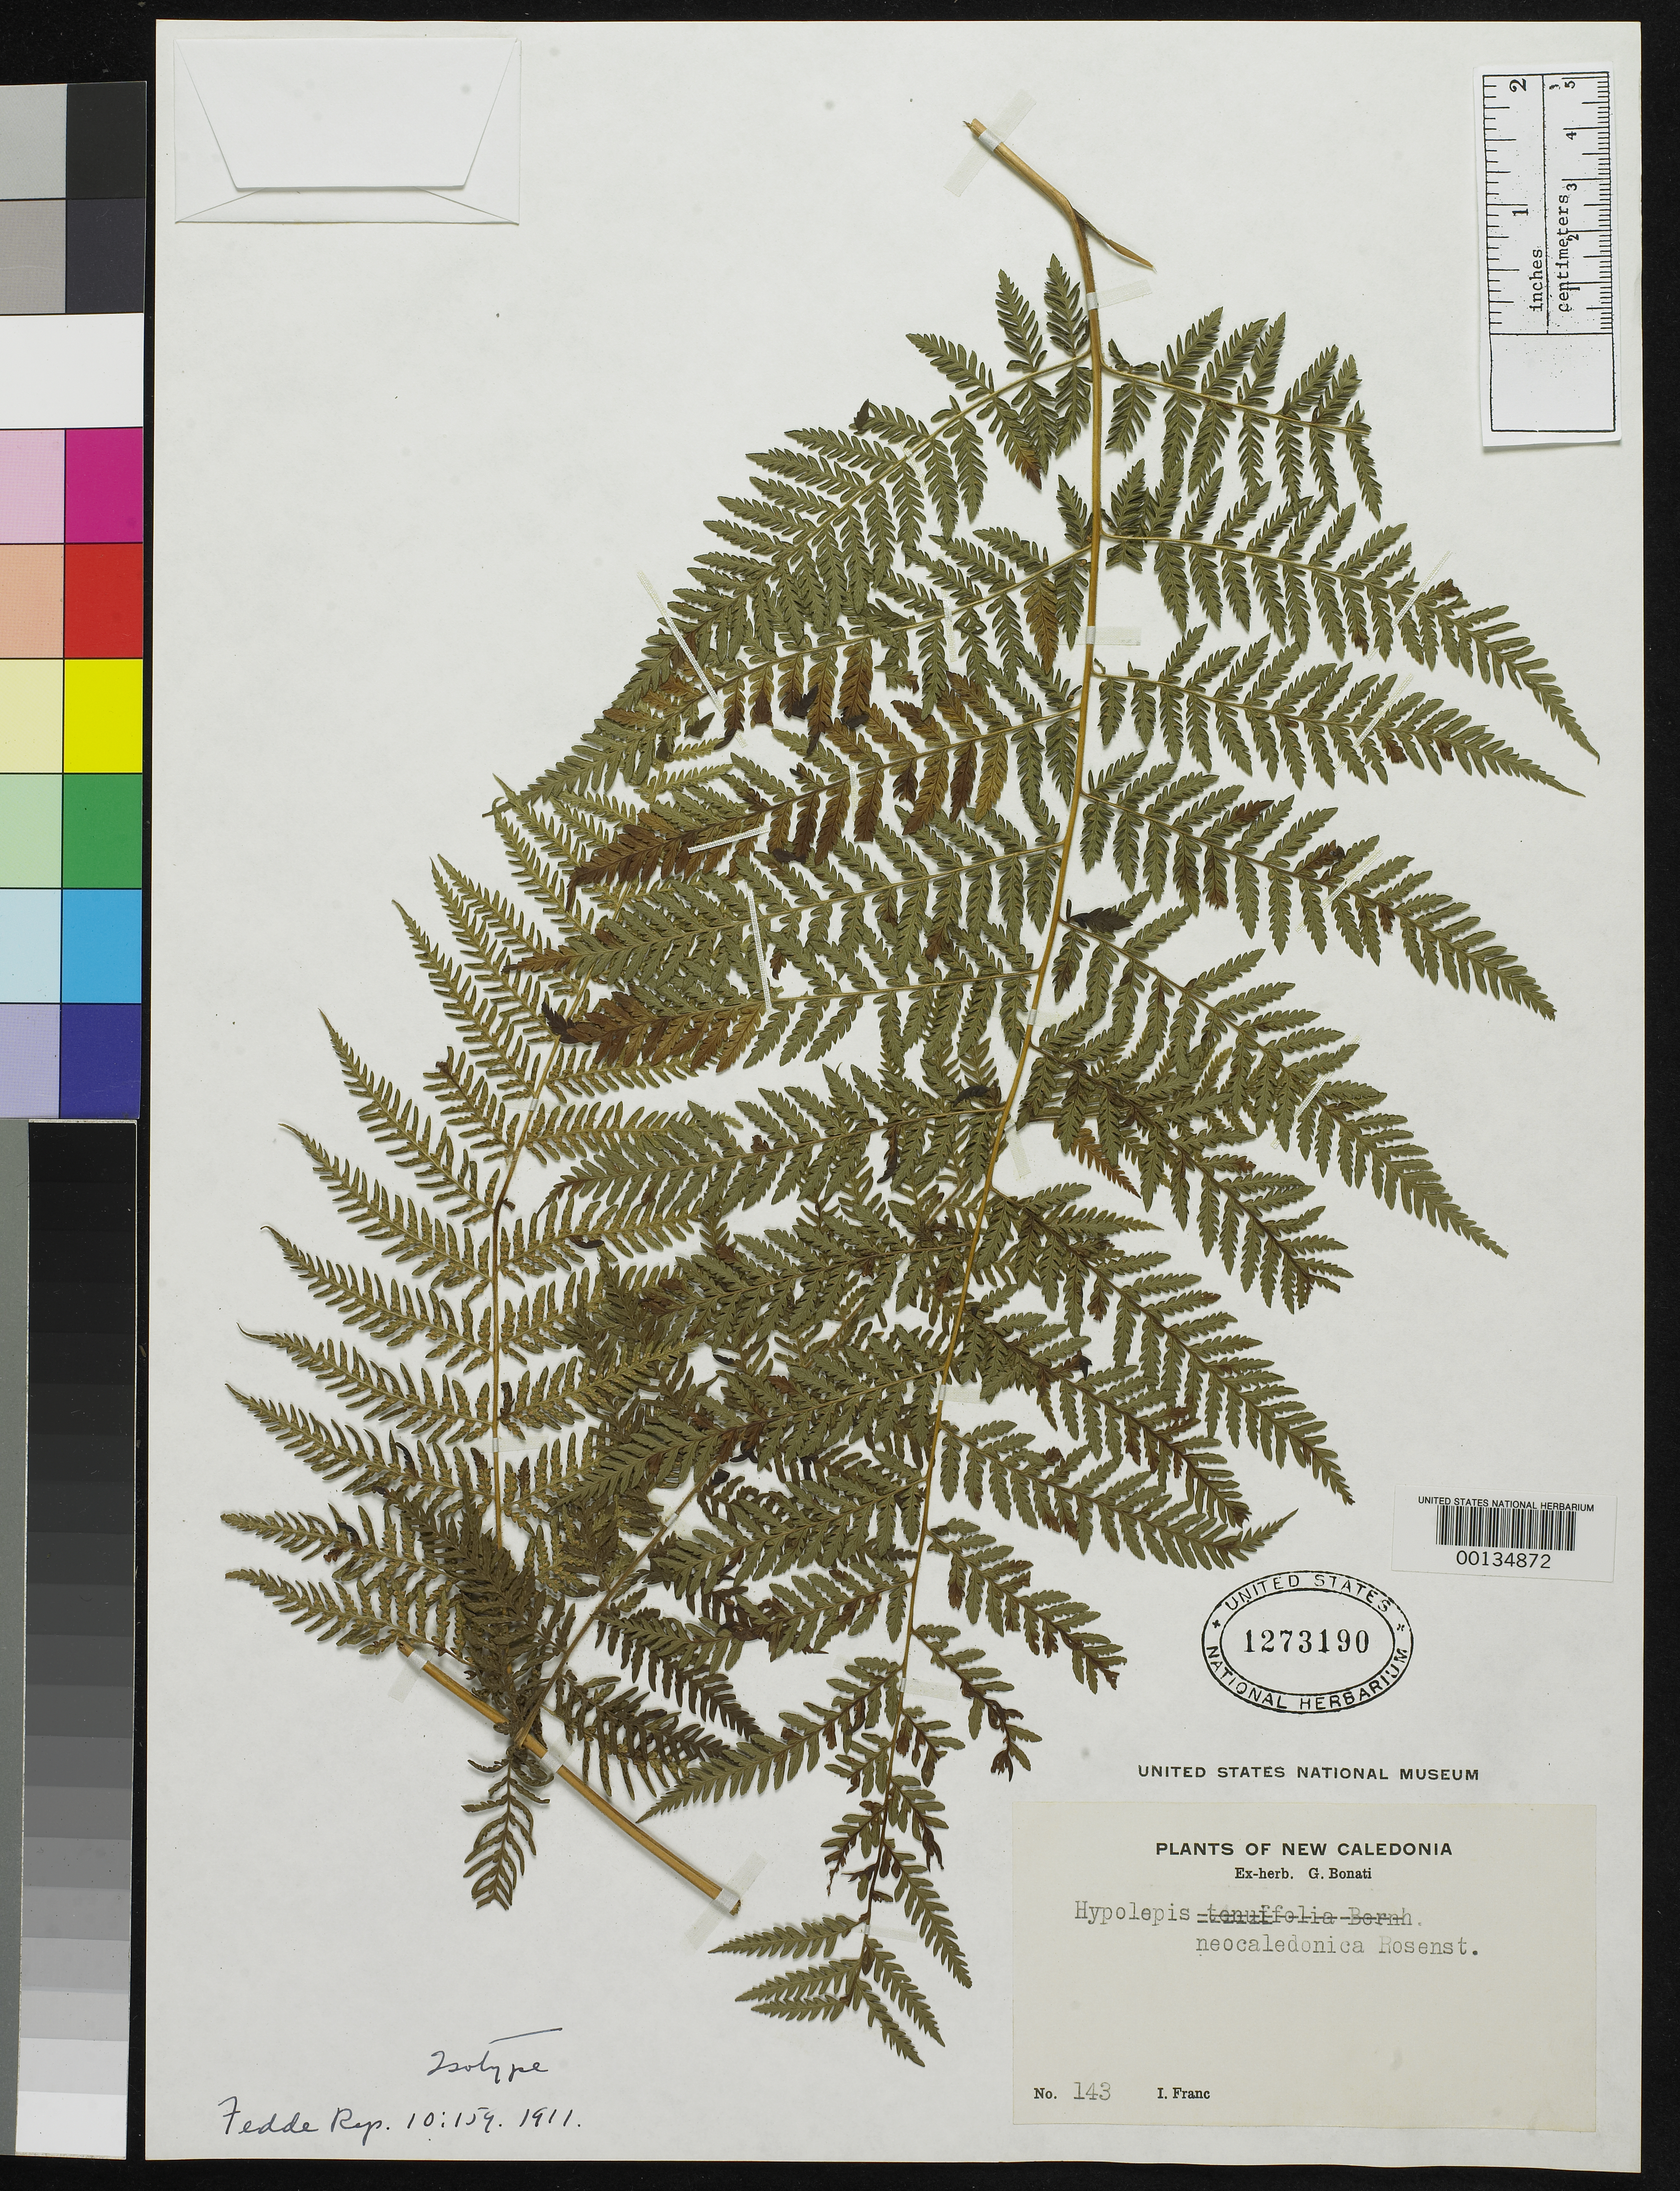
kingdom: Plantae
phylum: Tracheophyta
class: Polypodiopsida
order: Polypodiales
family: Dennstaedtiaceae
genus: Hypolepis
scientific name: Hypolepis neocaledonica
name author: Rosenst.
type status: Isotype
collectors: I. Franc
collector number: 143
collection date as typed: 12 Jan 1911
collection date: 1911-01-12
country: New Caledonia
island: New Caledonia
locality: Yahoue.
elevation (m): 2000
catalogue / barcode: US 1273190